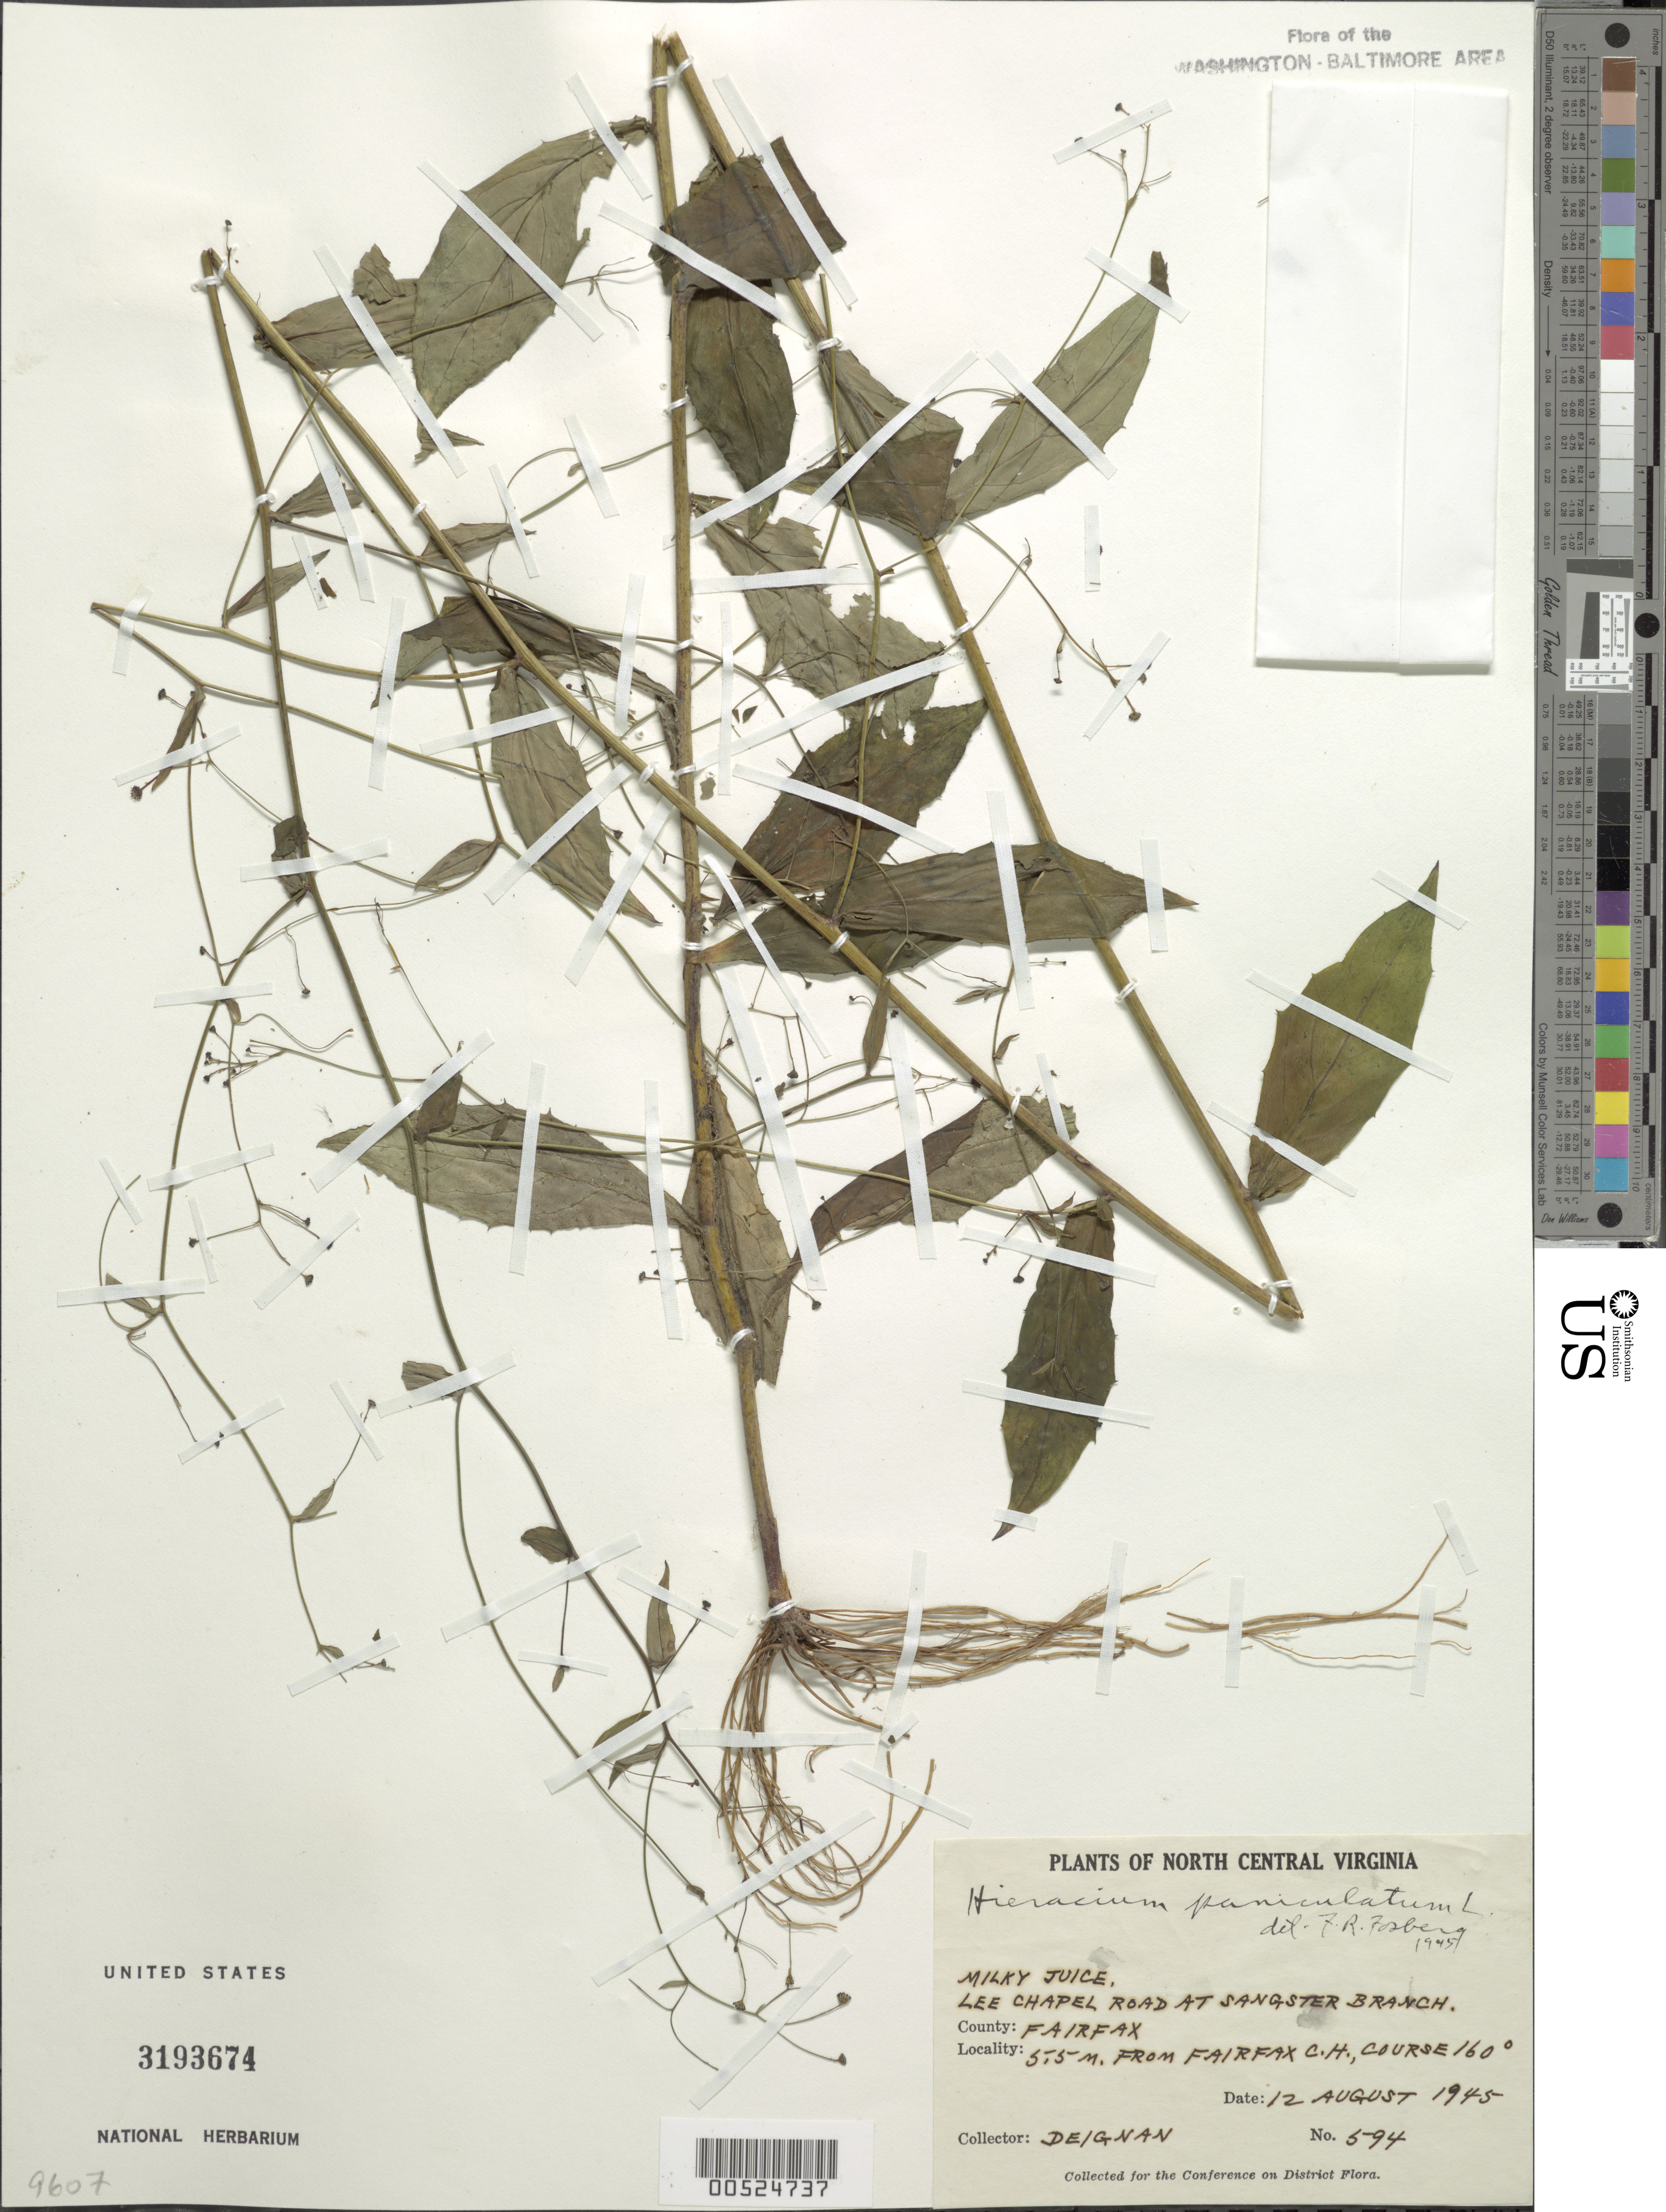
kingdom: Plantae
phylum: Tracheophyta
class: Magnoliopsida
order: Asterales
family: Asteraceae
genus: Hieracium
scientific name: Hieracium paniculatum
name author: L.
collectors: H. Deignan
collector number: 594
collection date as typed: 12 Aug 1945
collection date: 1945-08-12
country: United States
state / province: Virginia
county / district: Fairfax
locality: Fairfax Courthouse, 5.5 mi. from Angle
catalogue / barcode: US 3193674